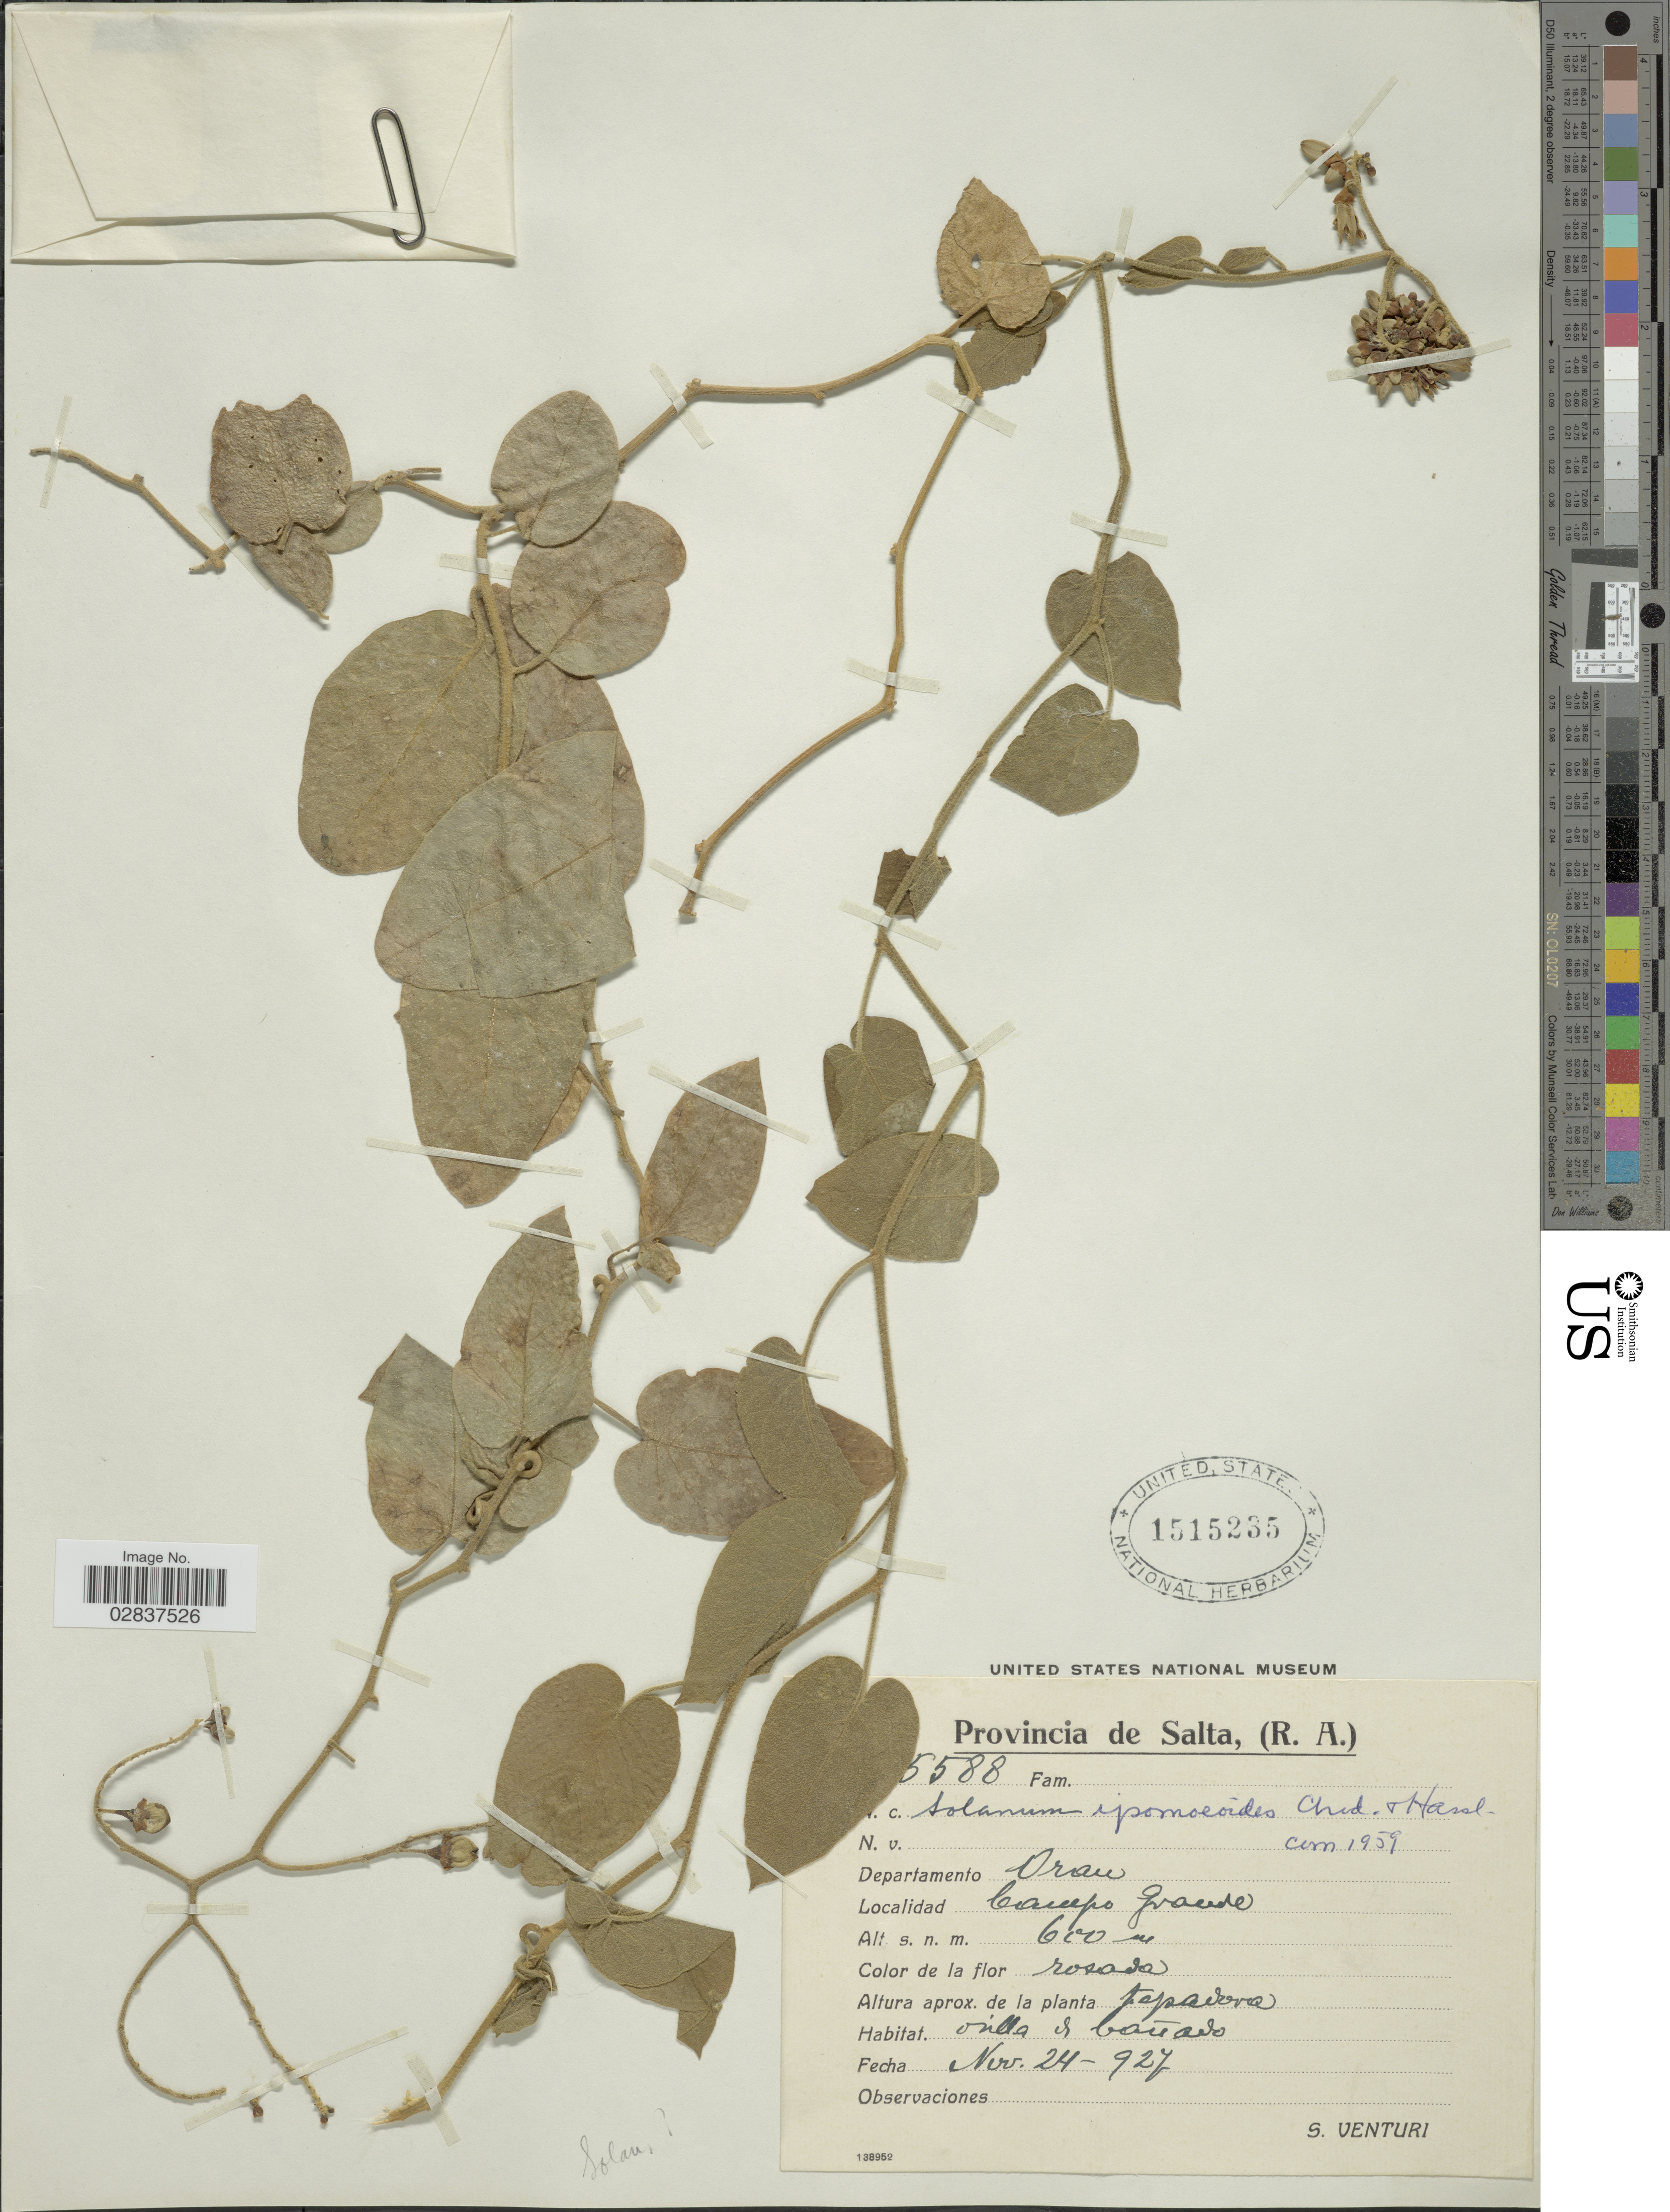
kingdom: Plantae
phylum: Tracheophyta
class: Magnoliopsida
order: Solanales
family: Solanaceae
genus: Solanum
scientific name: Solanum ipomoeoides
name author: Chodat & Hassl.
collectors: S. Venturi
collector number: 5588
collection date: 1927-11-24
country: Argentina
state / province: Salta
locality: (R.A.), Departamento Oran, Campo Grande.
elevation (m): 600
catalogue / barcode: US 1515235